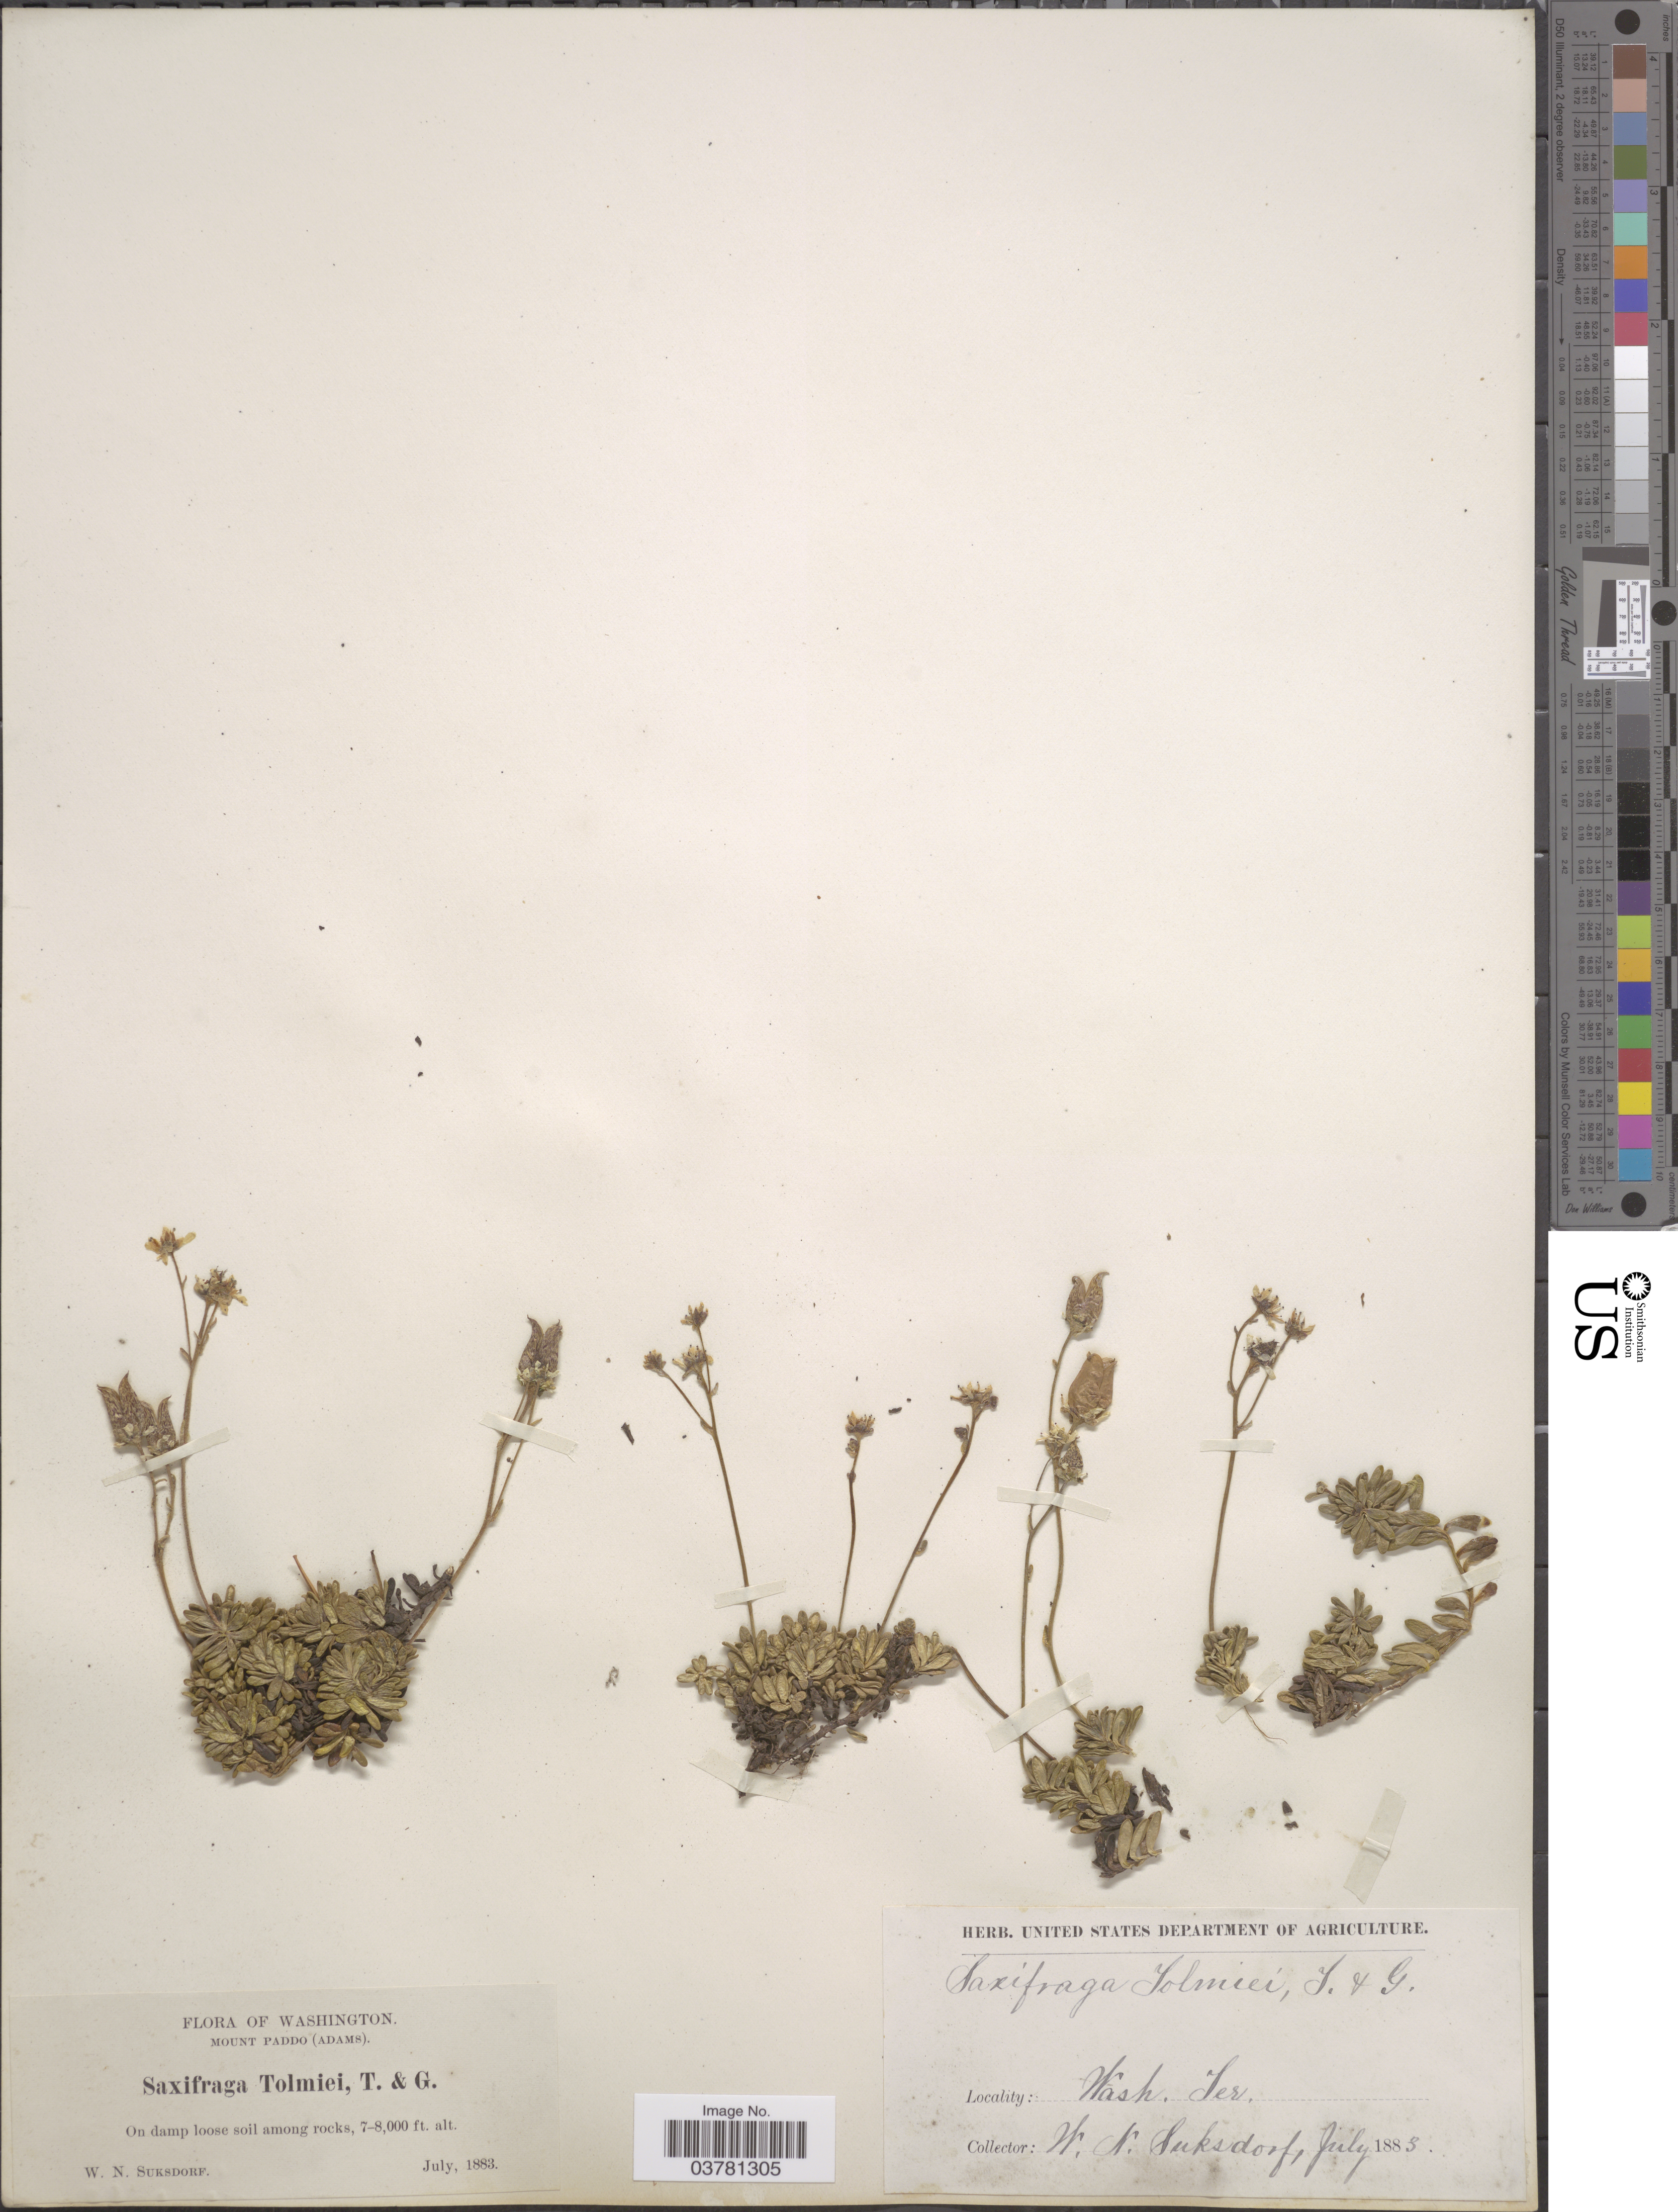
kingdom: Plantae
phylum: Tracheophyta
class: Magnoliopsida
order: Saxifragales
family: Saxifragaceae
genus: Micranthes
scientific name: Micranthes tolmiei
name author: (Torr. & A. Gray) Brouillet & Gornall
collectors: W. N. Suksdorf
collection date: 1883-07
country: United States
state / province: Washington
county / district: Skamania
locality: Mount Paddo (Adams). On damp loose soil among rocks. Wash. Ter.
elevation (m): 2134